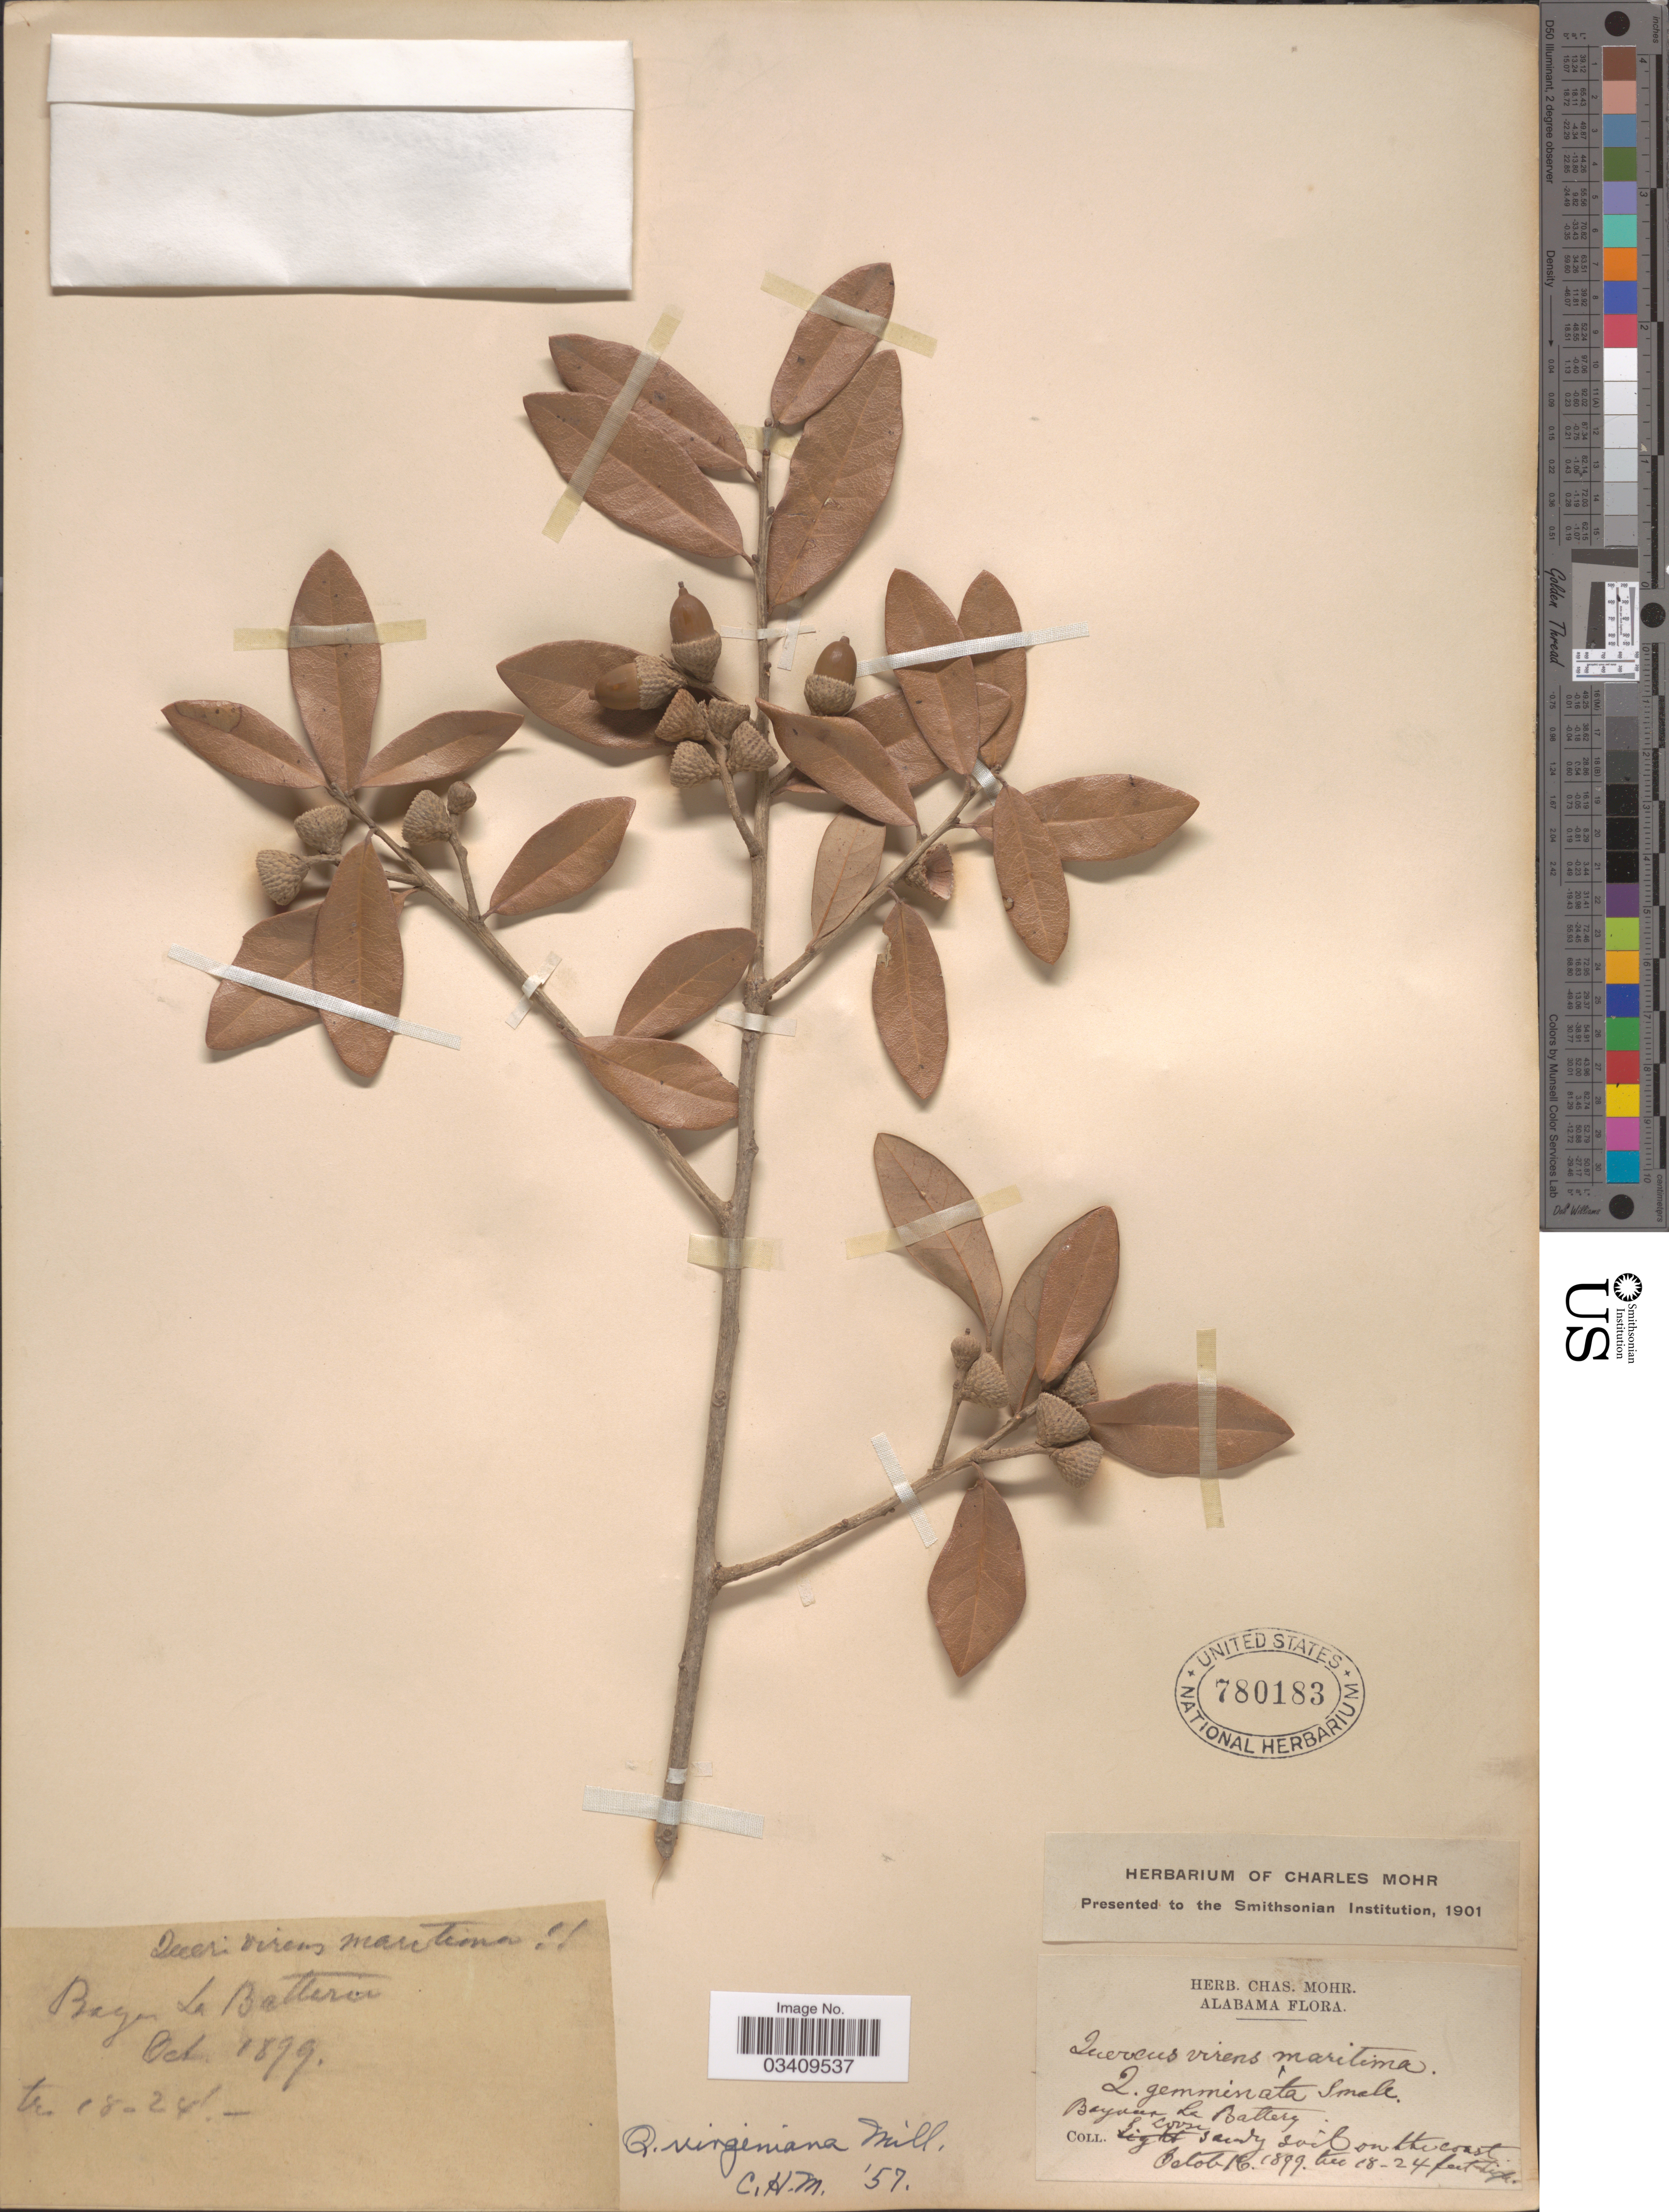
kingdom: Plantae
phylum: Tracheophyta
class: Magnoliopsida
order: Fagales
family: Fagaceae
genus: Quercus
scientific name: Quercus virginiana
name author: Mill.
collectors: ex herb. Charles Mohr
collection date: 1899-10-16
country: United States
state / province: Alabama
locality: Bayoux La Battery. On the coast.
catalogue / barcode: US 780183